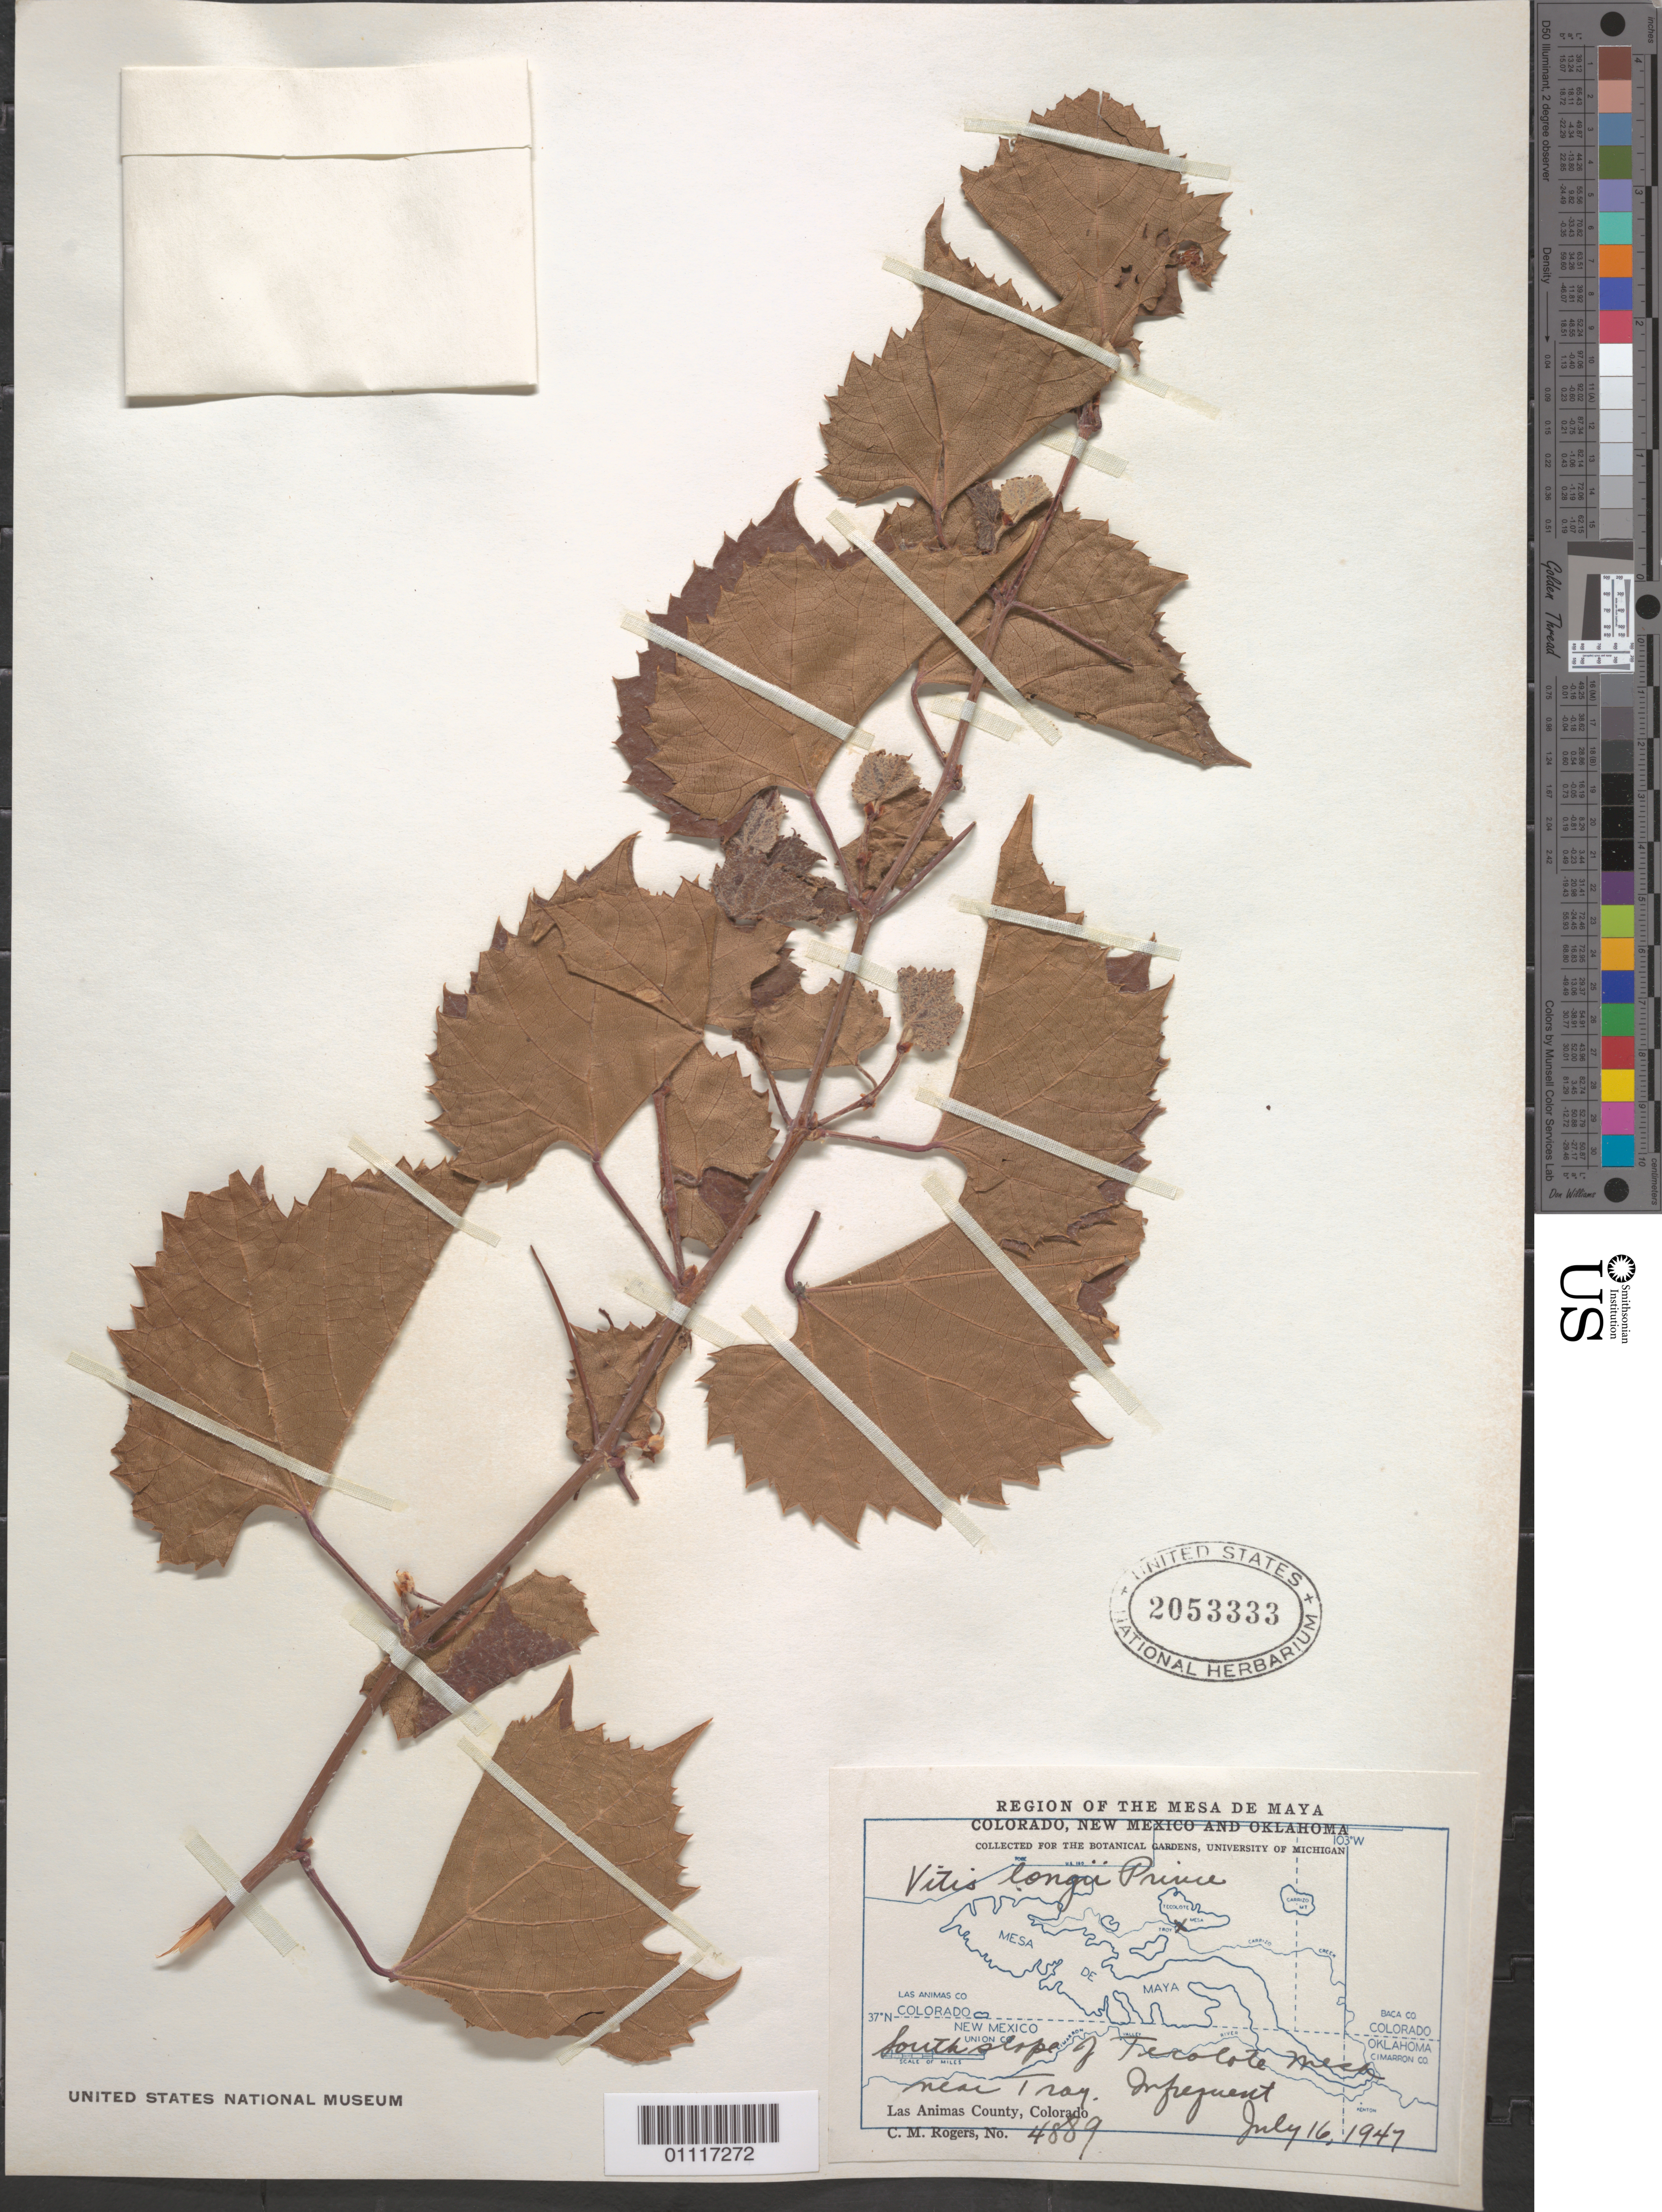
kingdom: Plantae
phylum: Tracheophyta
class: Magnoliopsida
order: Vitales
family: Vitaceae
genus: Vitis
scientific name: Vitis longii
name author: W.R. Prince & Prince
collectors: C. M. Rogers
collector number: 4889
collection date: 1947-07-16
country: United States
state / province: Colorado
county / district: Las Animas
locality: South slope of Tecolote Mesa near Troy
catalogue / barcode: US 2053333